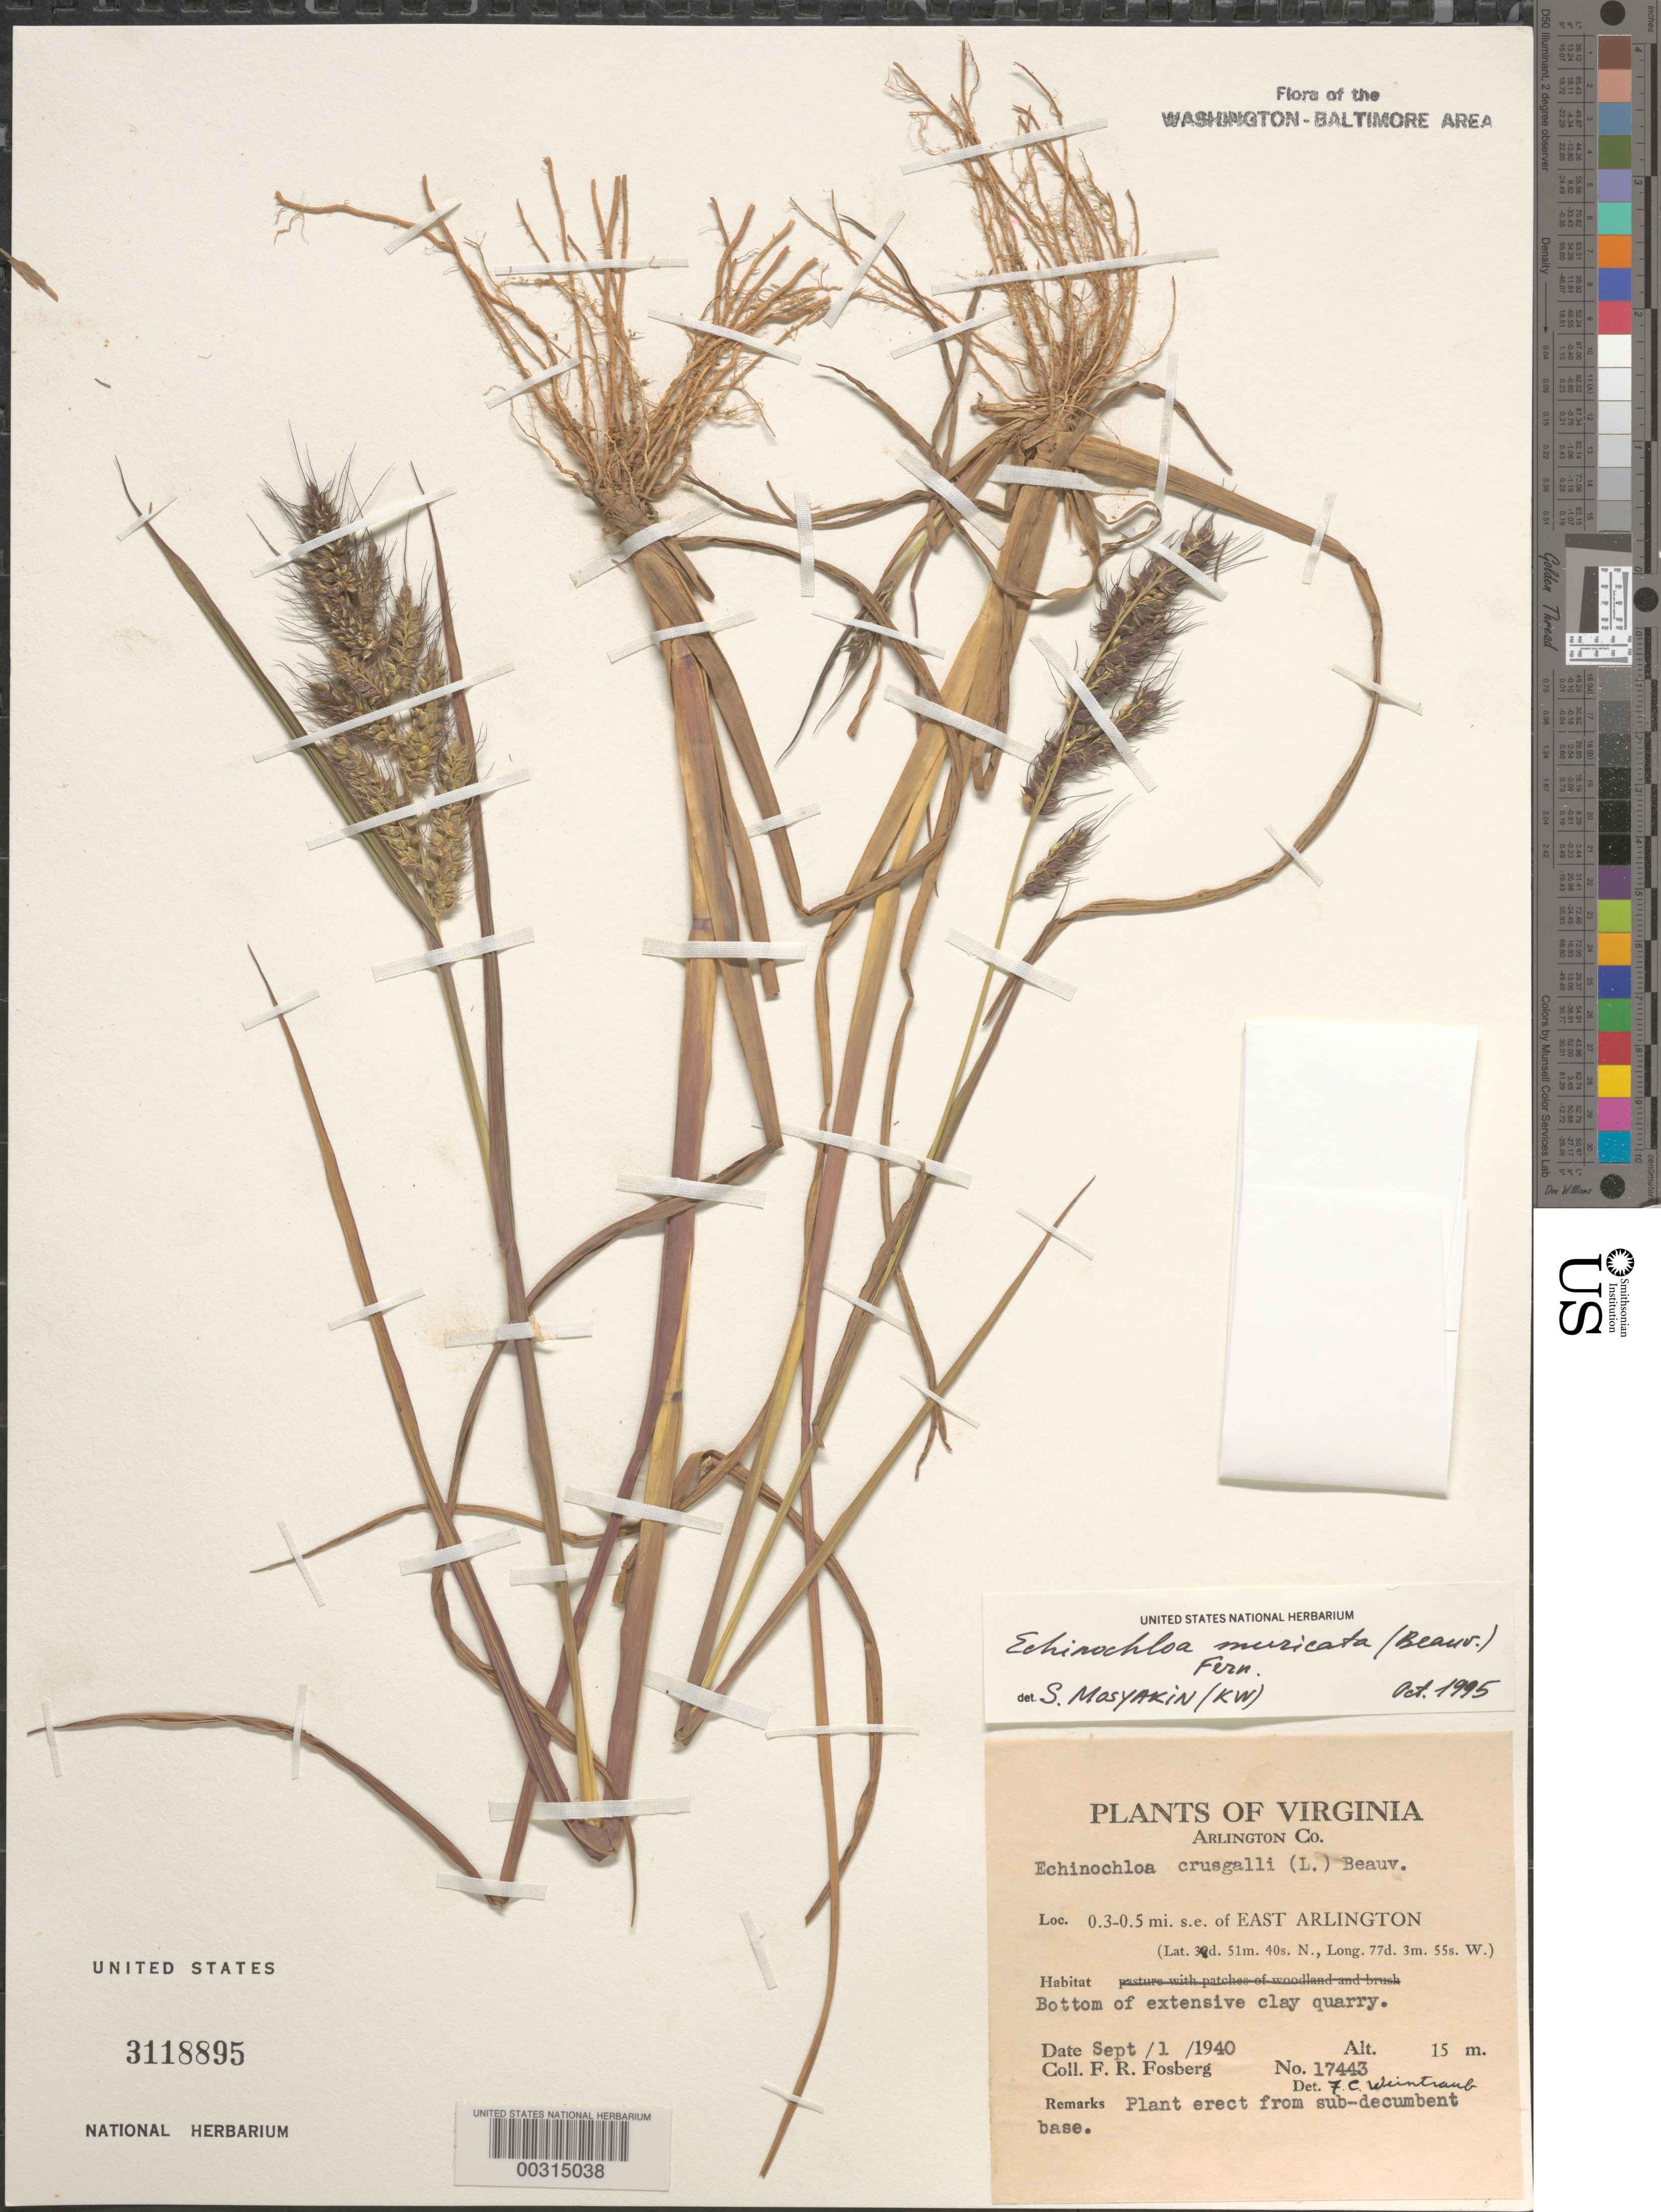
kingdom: Plantae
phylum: Tracheophyta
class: Liliopsida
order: Poales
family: Poaceae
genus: Echinochloa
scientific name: Echinochloa muricata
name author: (P. Beauv.) Fernald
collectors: F. R. Fosberg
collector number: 17443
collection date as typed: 01 Sep 1940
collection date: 1940-09-01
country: United States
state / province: Virginia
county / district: Arlington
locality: E Arlington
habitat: Bottom of extensive clay quarry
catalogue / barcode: US 3118895